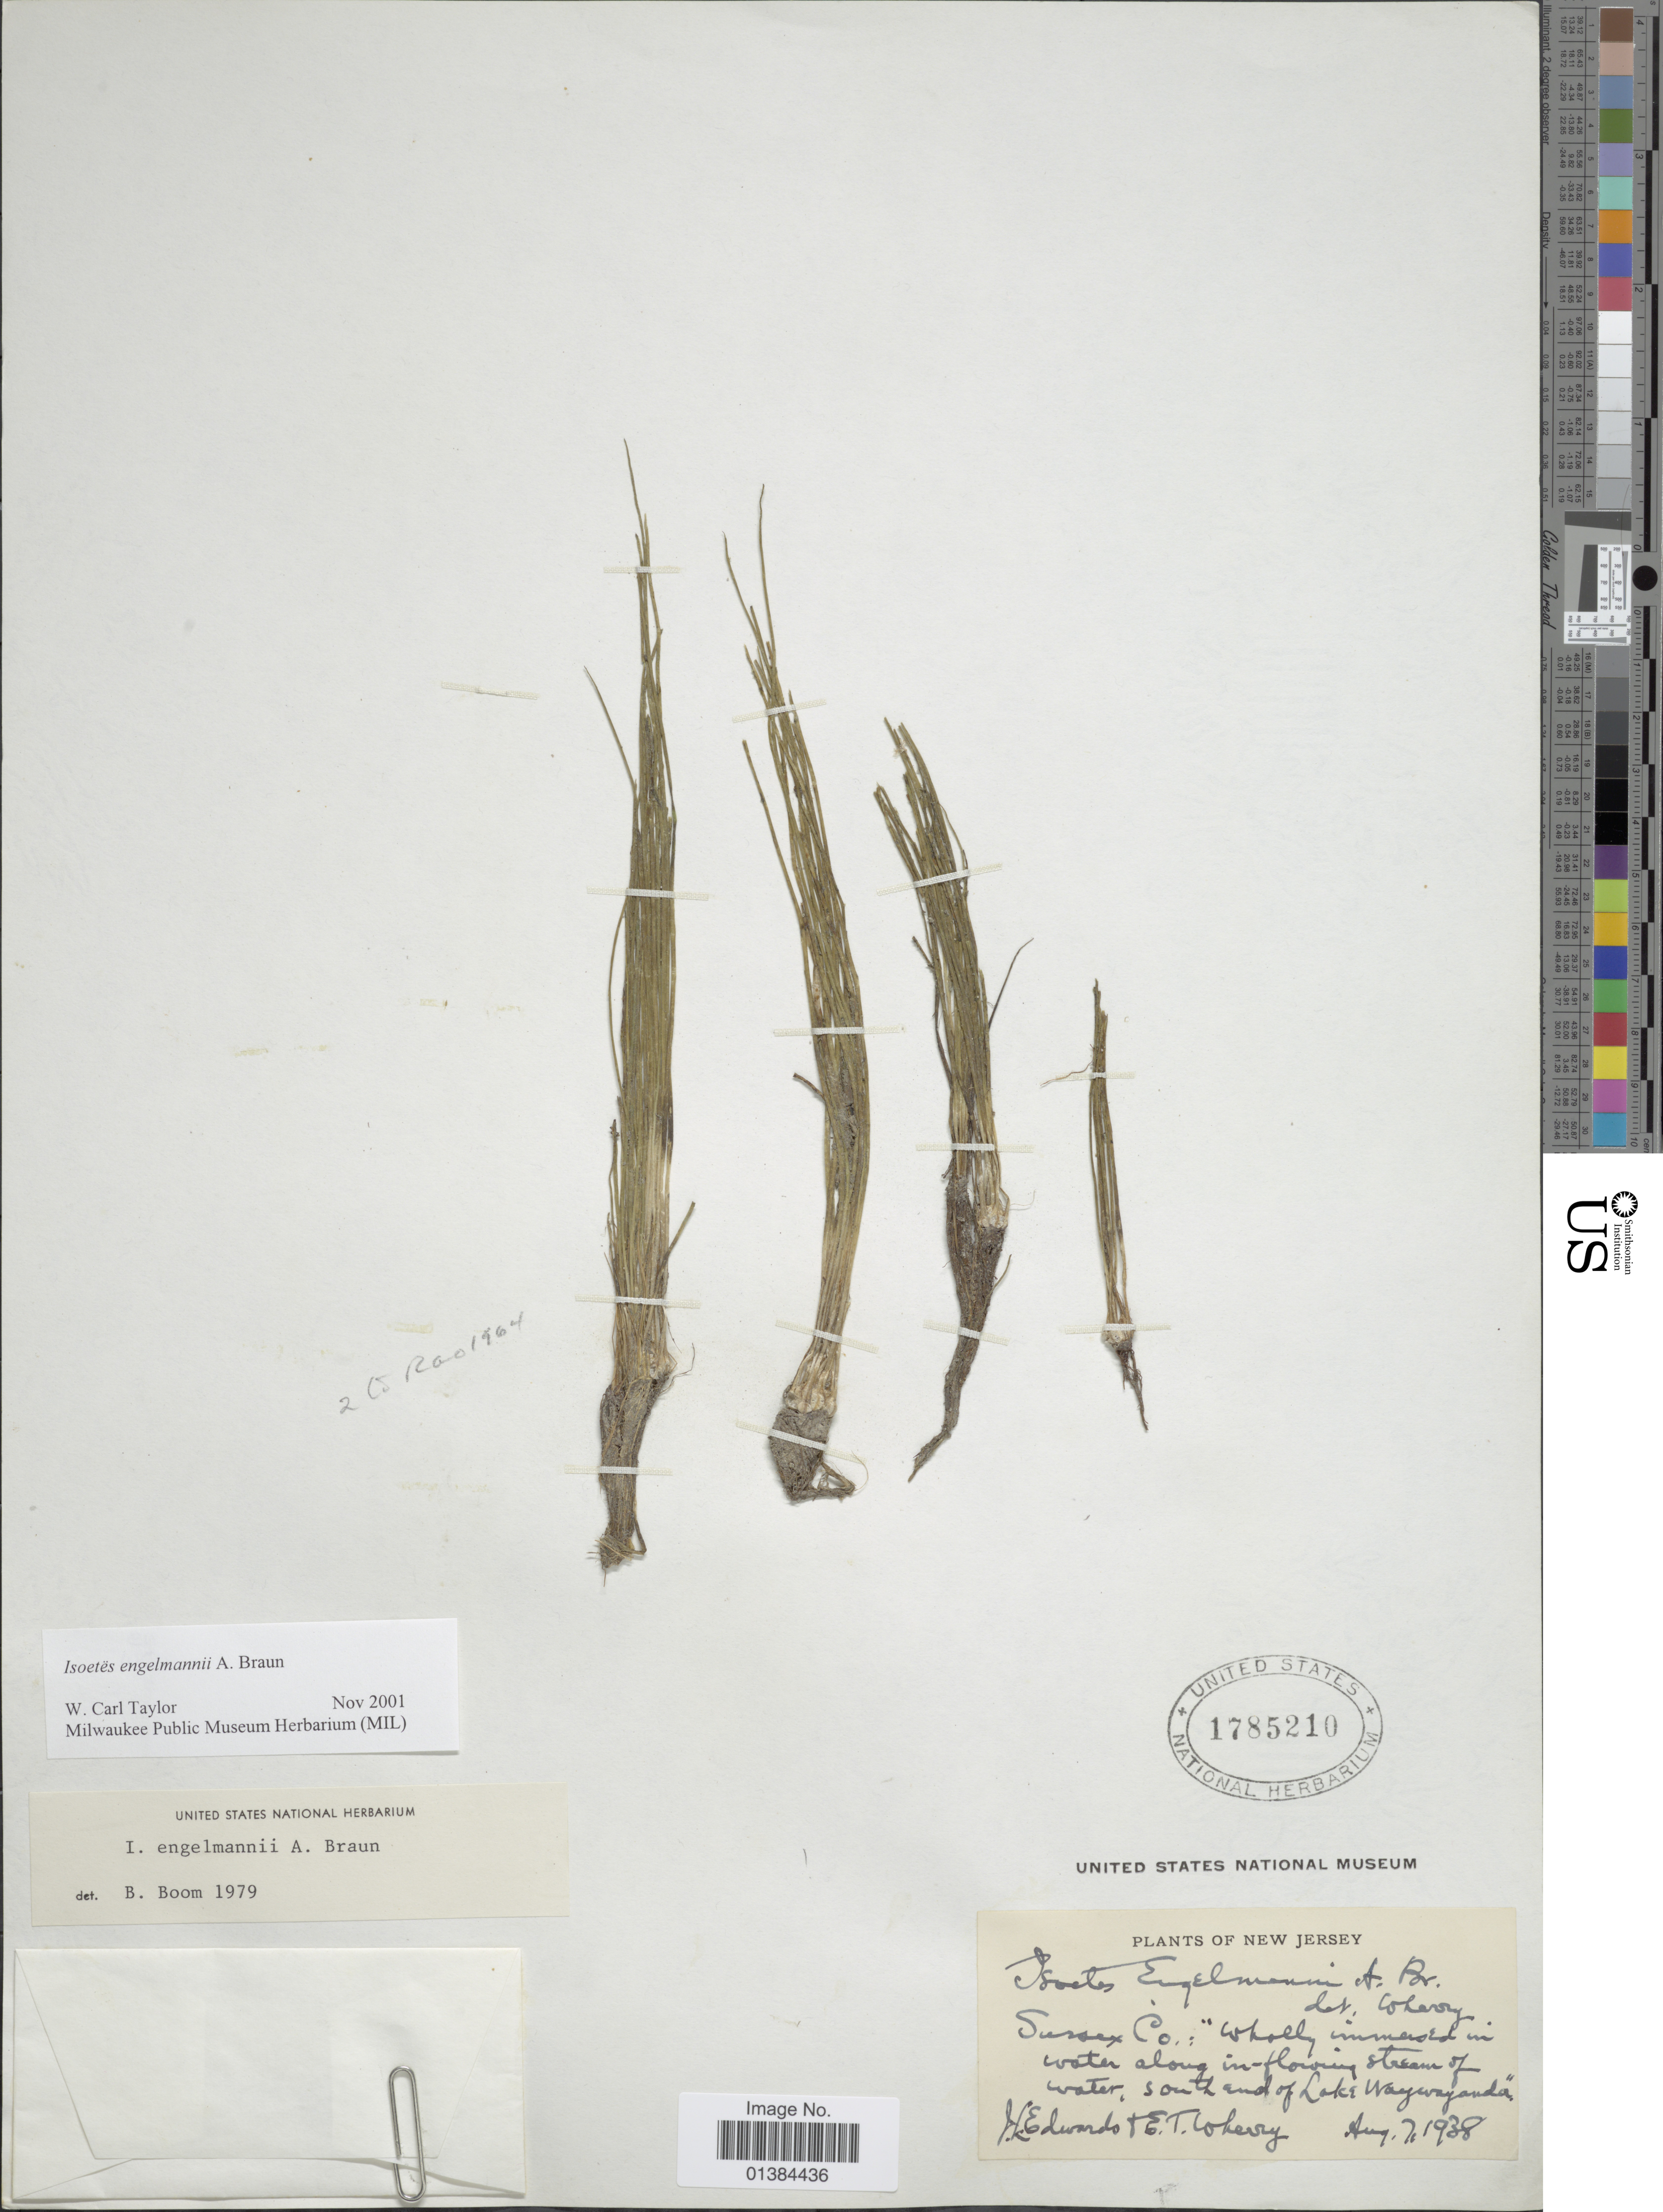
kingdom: Plantae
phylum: Tracheophyta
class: Lycopodiopsida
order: Isoetales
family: Isoetaceae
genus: Isoetes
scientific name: Isoetes engelmannii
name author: A. Braun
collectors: J. Edwards & E. T. Wherry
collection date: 1938-08-07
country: United States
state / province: New Jersey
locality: Sussex Co.: "wholly immersed in water along in-flowing stream of water, south end of Lake Waywayanda".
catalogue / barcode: US 1785210